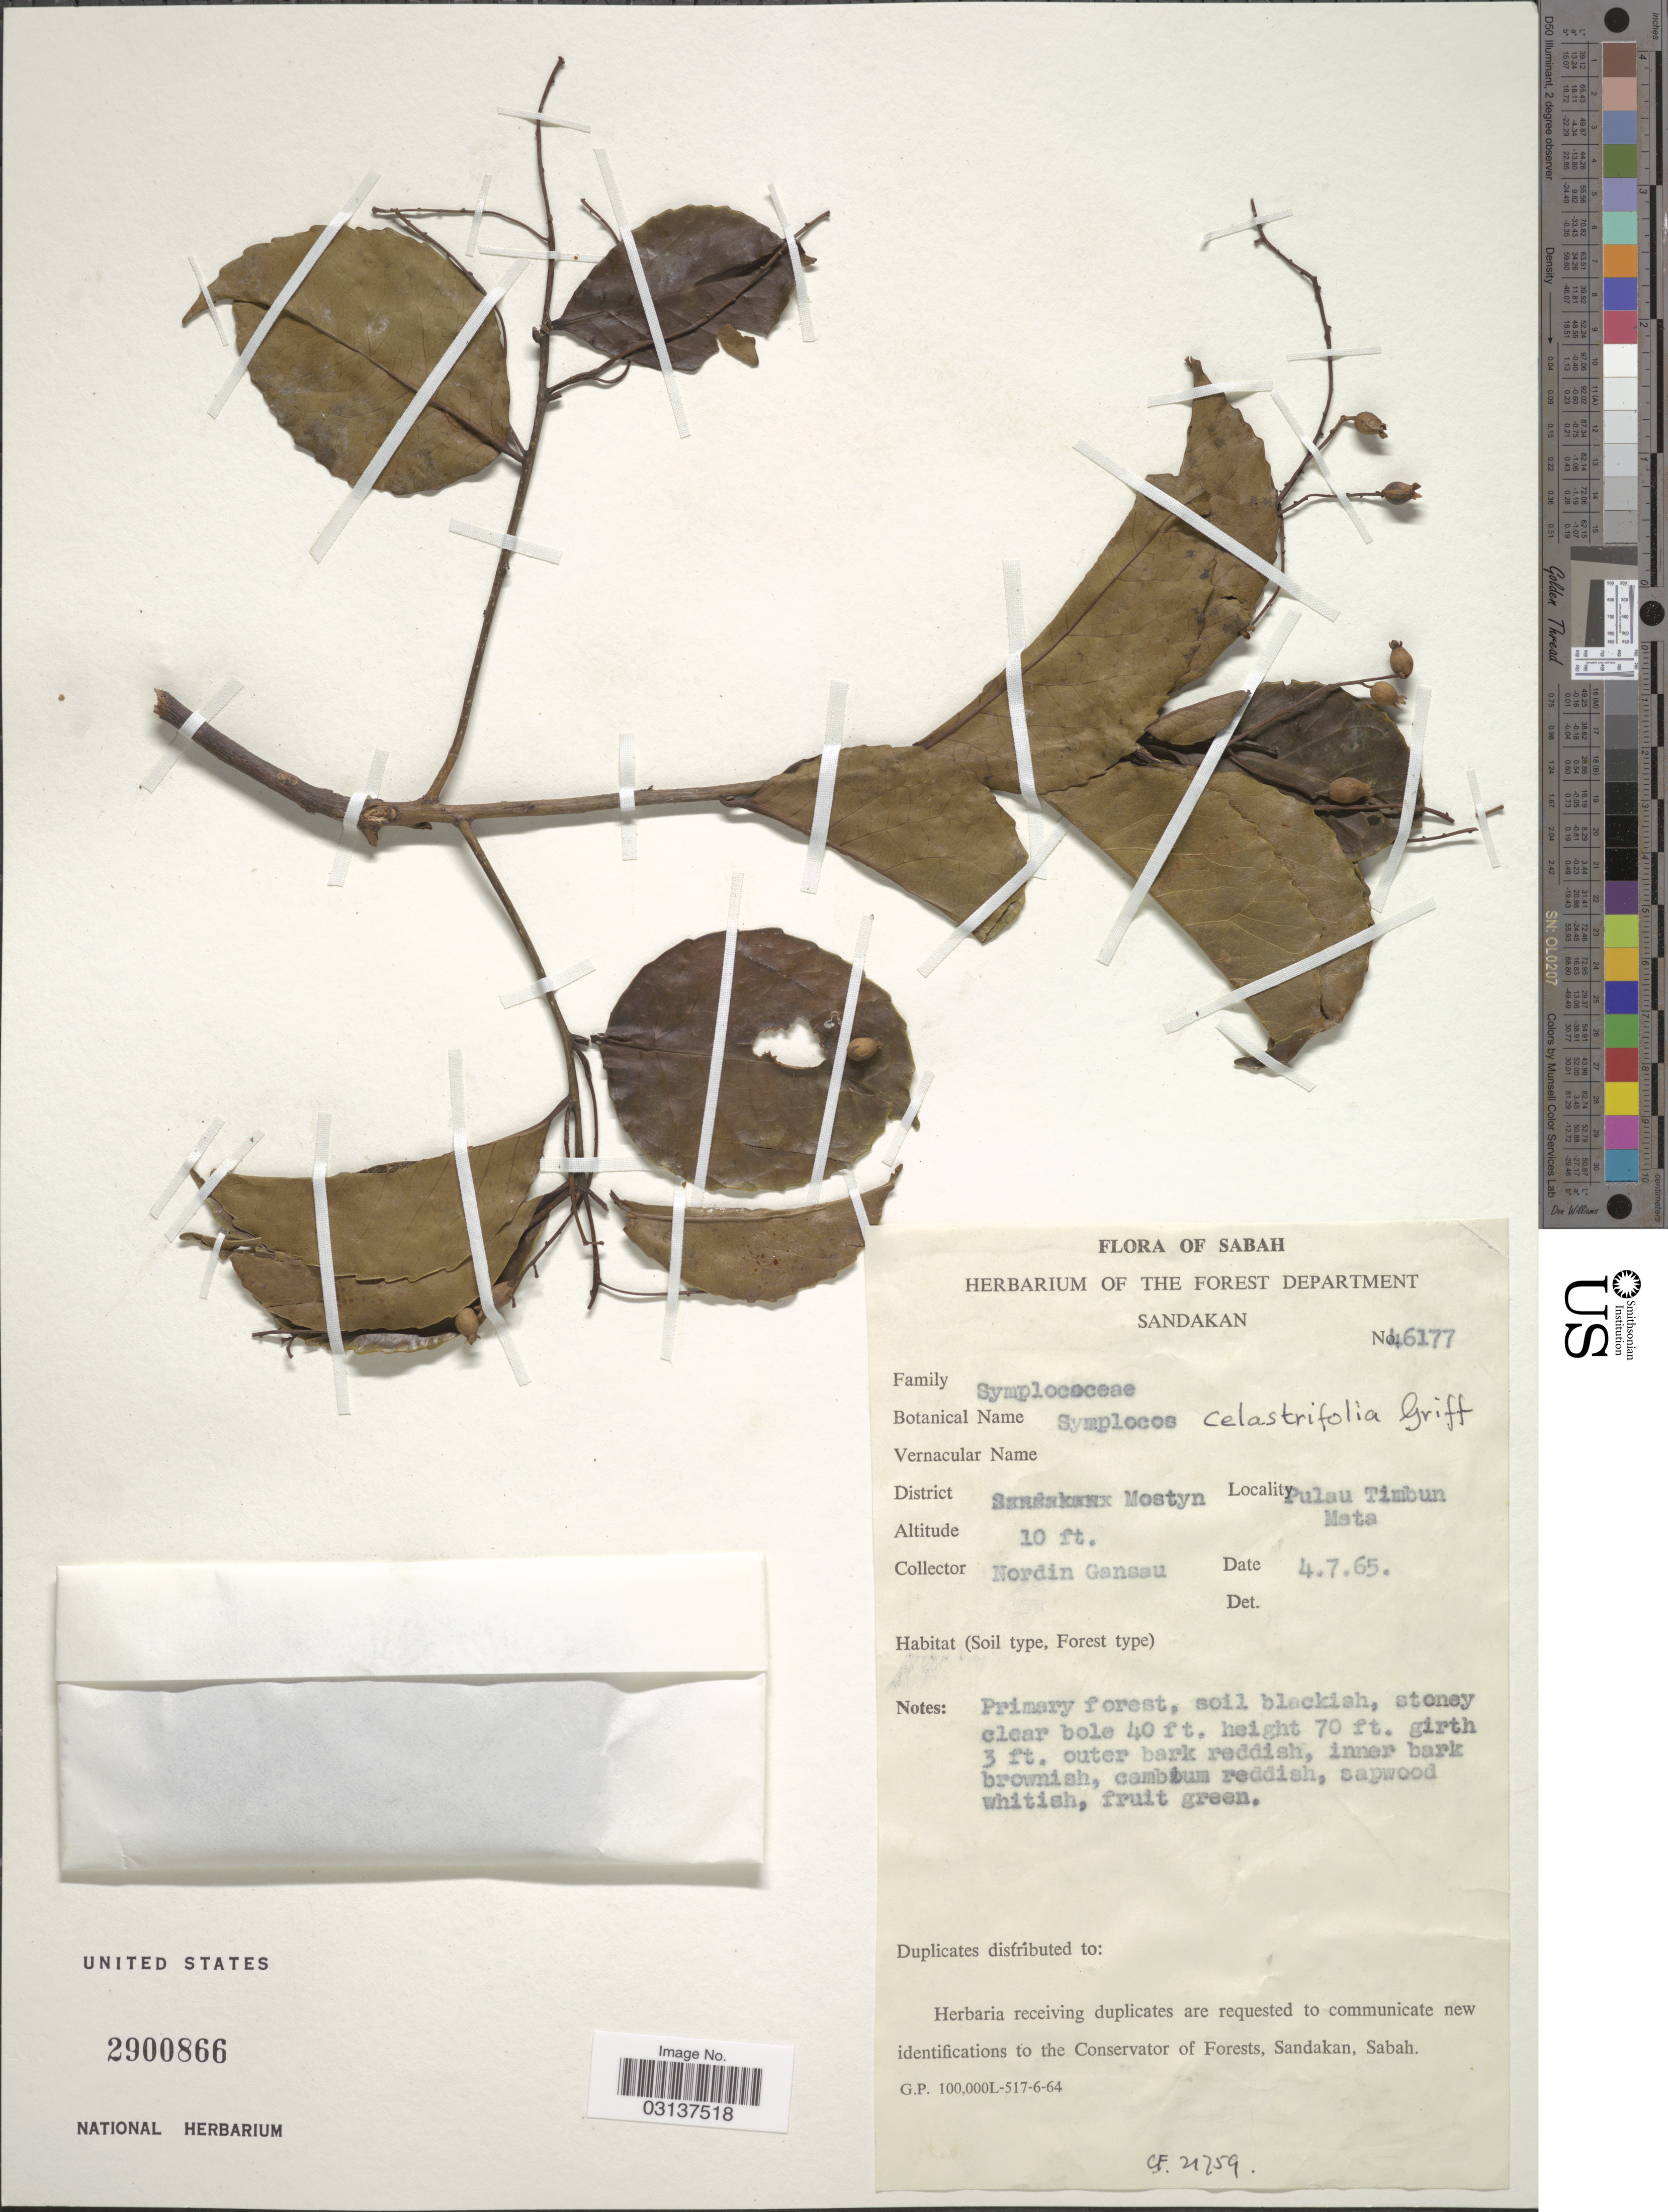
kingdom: Plantae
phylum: Tracheophyta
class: Magnoliopsida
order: Ericales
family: Symplocaceae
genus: Symplocos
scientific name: Symplocos celastrifolia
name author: Griff. ex C.B. Clarke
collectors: N. Gansau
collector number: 46177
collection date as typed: Transcribed d/m/y: 4/7/65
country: Malaysia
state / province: Sabah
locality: District Mostyn, Pulau Timbun Mata.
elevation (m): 3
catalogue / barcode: US 2900866